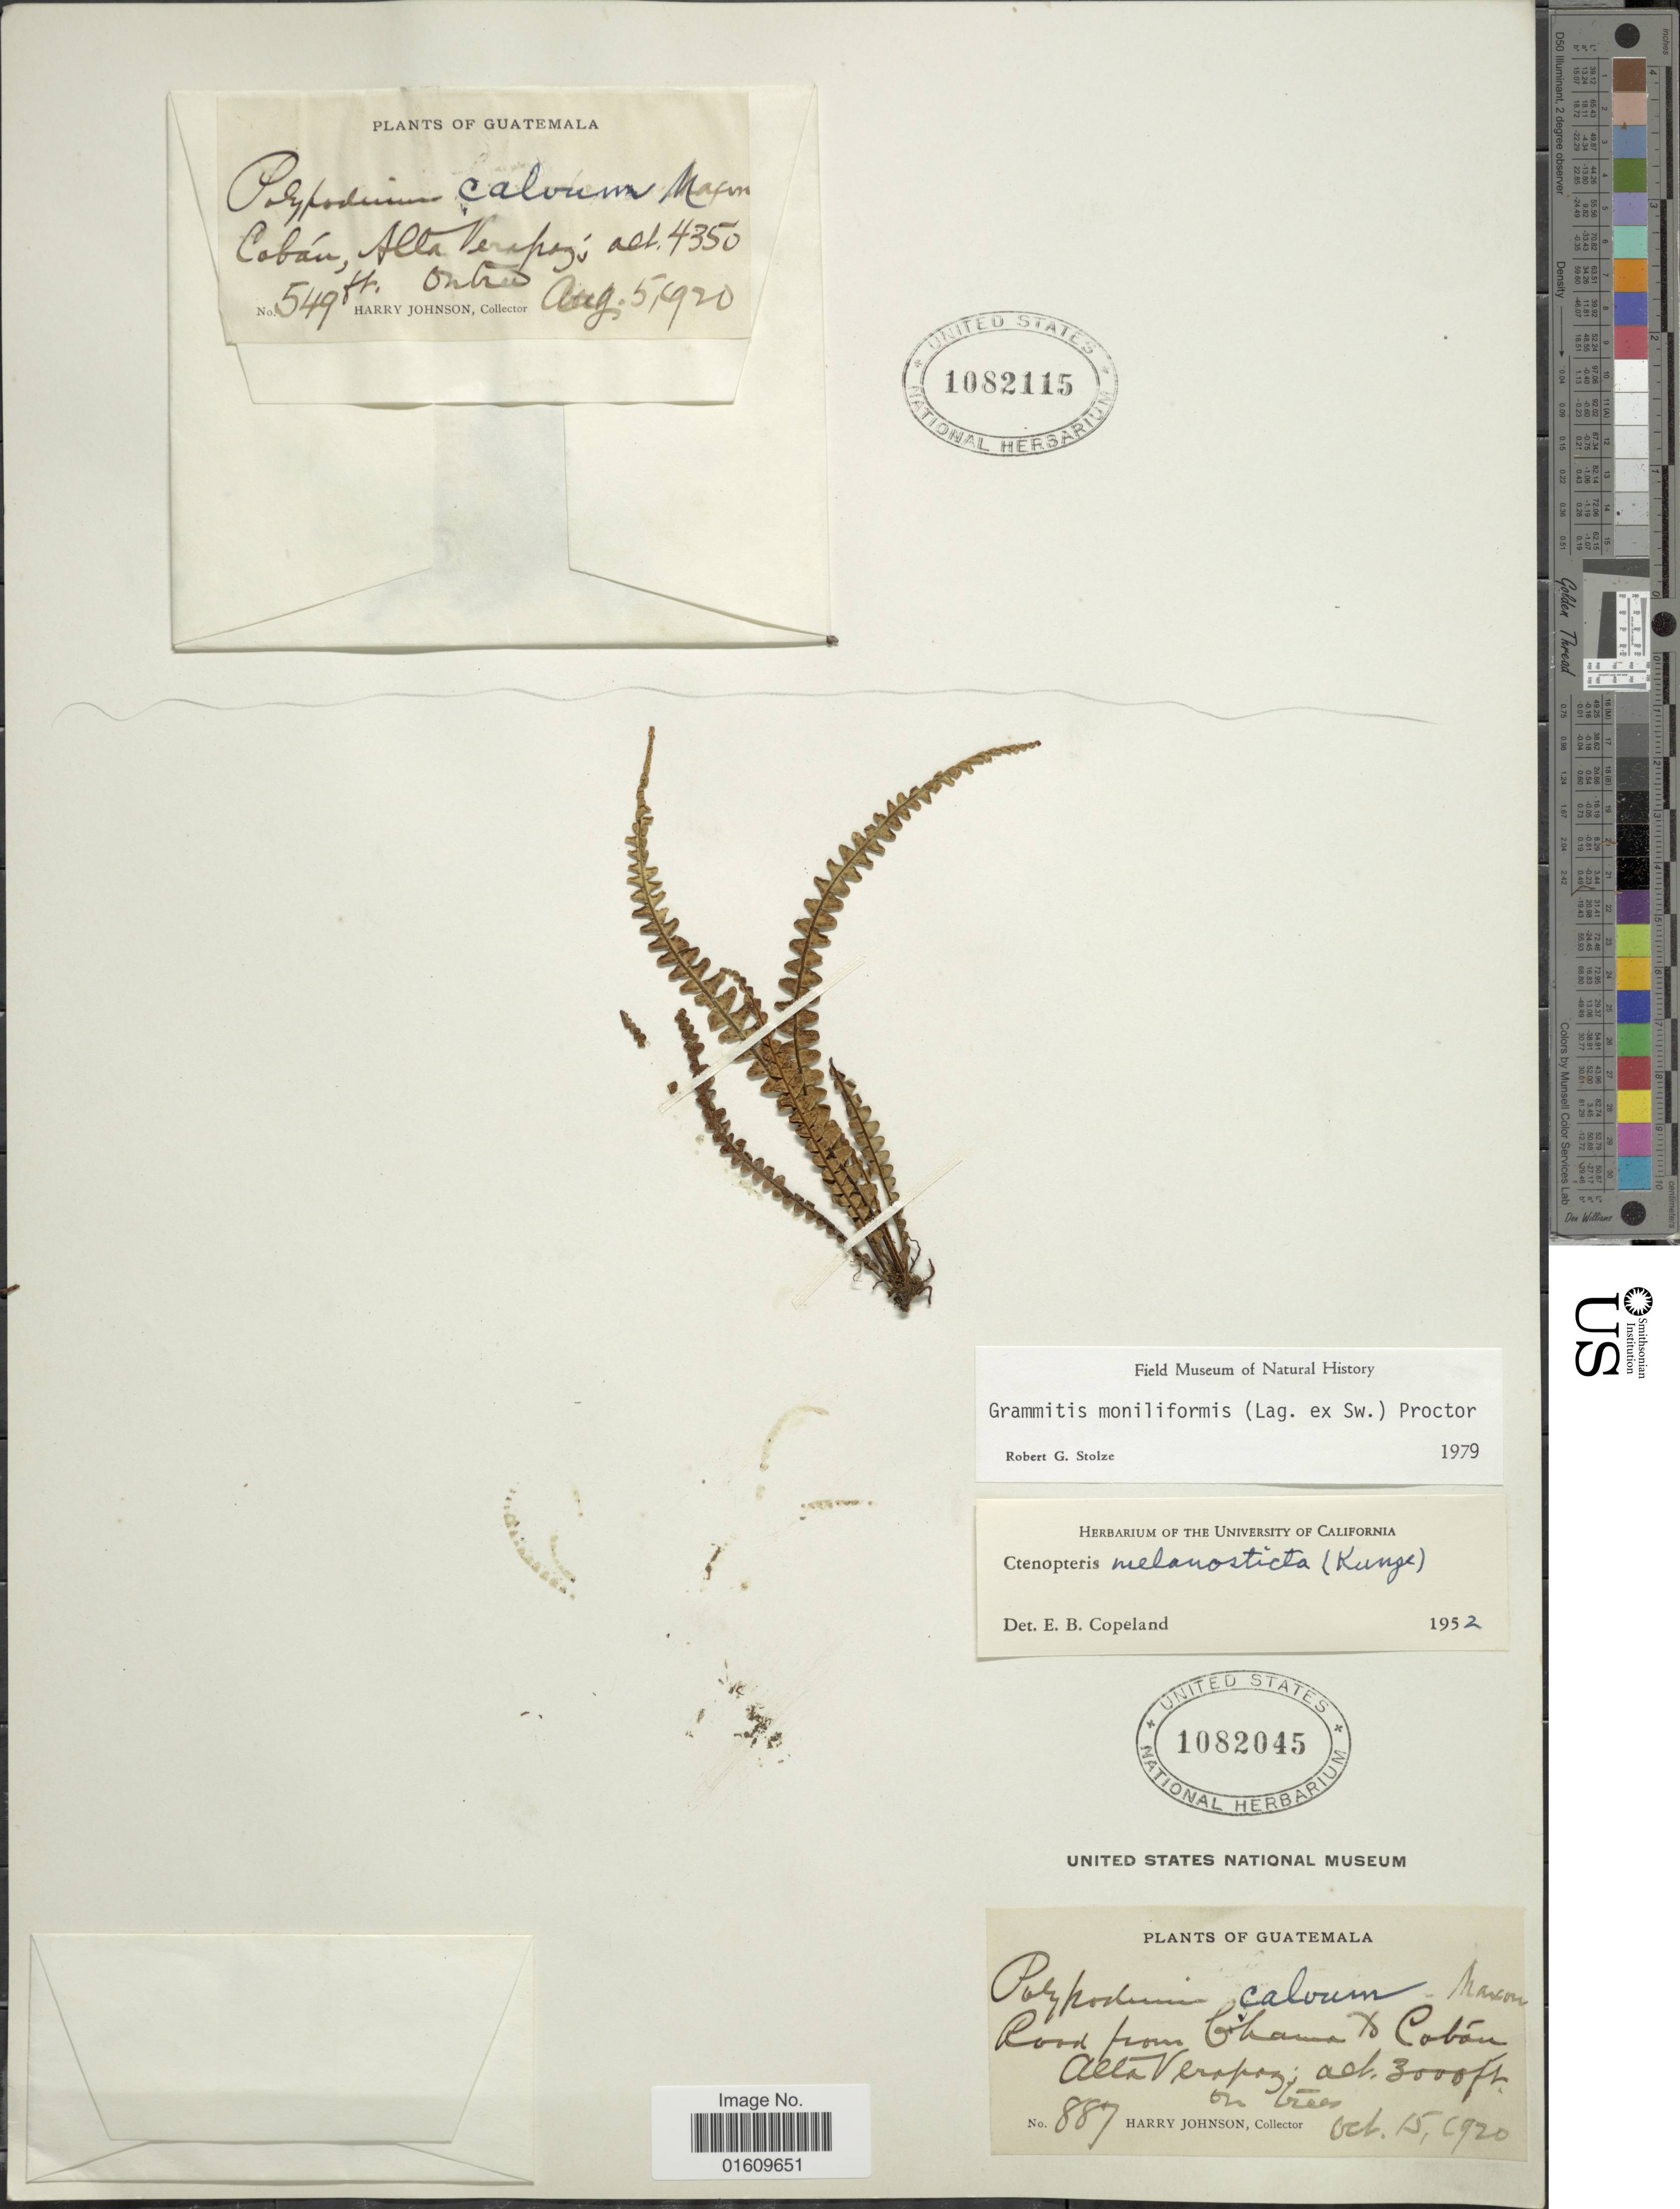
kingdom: Plantae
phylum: Tracheophyta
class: Polypodiopsida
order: Polypodiales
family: Polypodiaceae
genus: Melpomene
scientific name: Melpomene moniliformis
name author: (Lag. ex Sw.) A.R. Sm. & R.C. Moran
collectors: H. Johnson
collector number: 549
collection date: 1920-08-05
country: Guatemala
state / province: Alta Verapaz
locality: Coban, Alta Verpaz.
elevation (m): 1326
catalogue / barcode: US 1082115-2